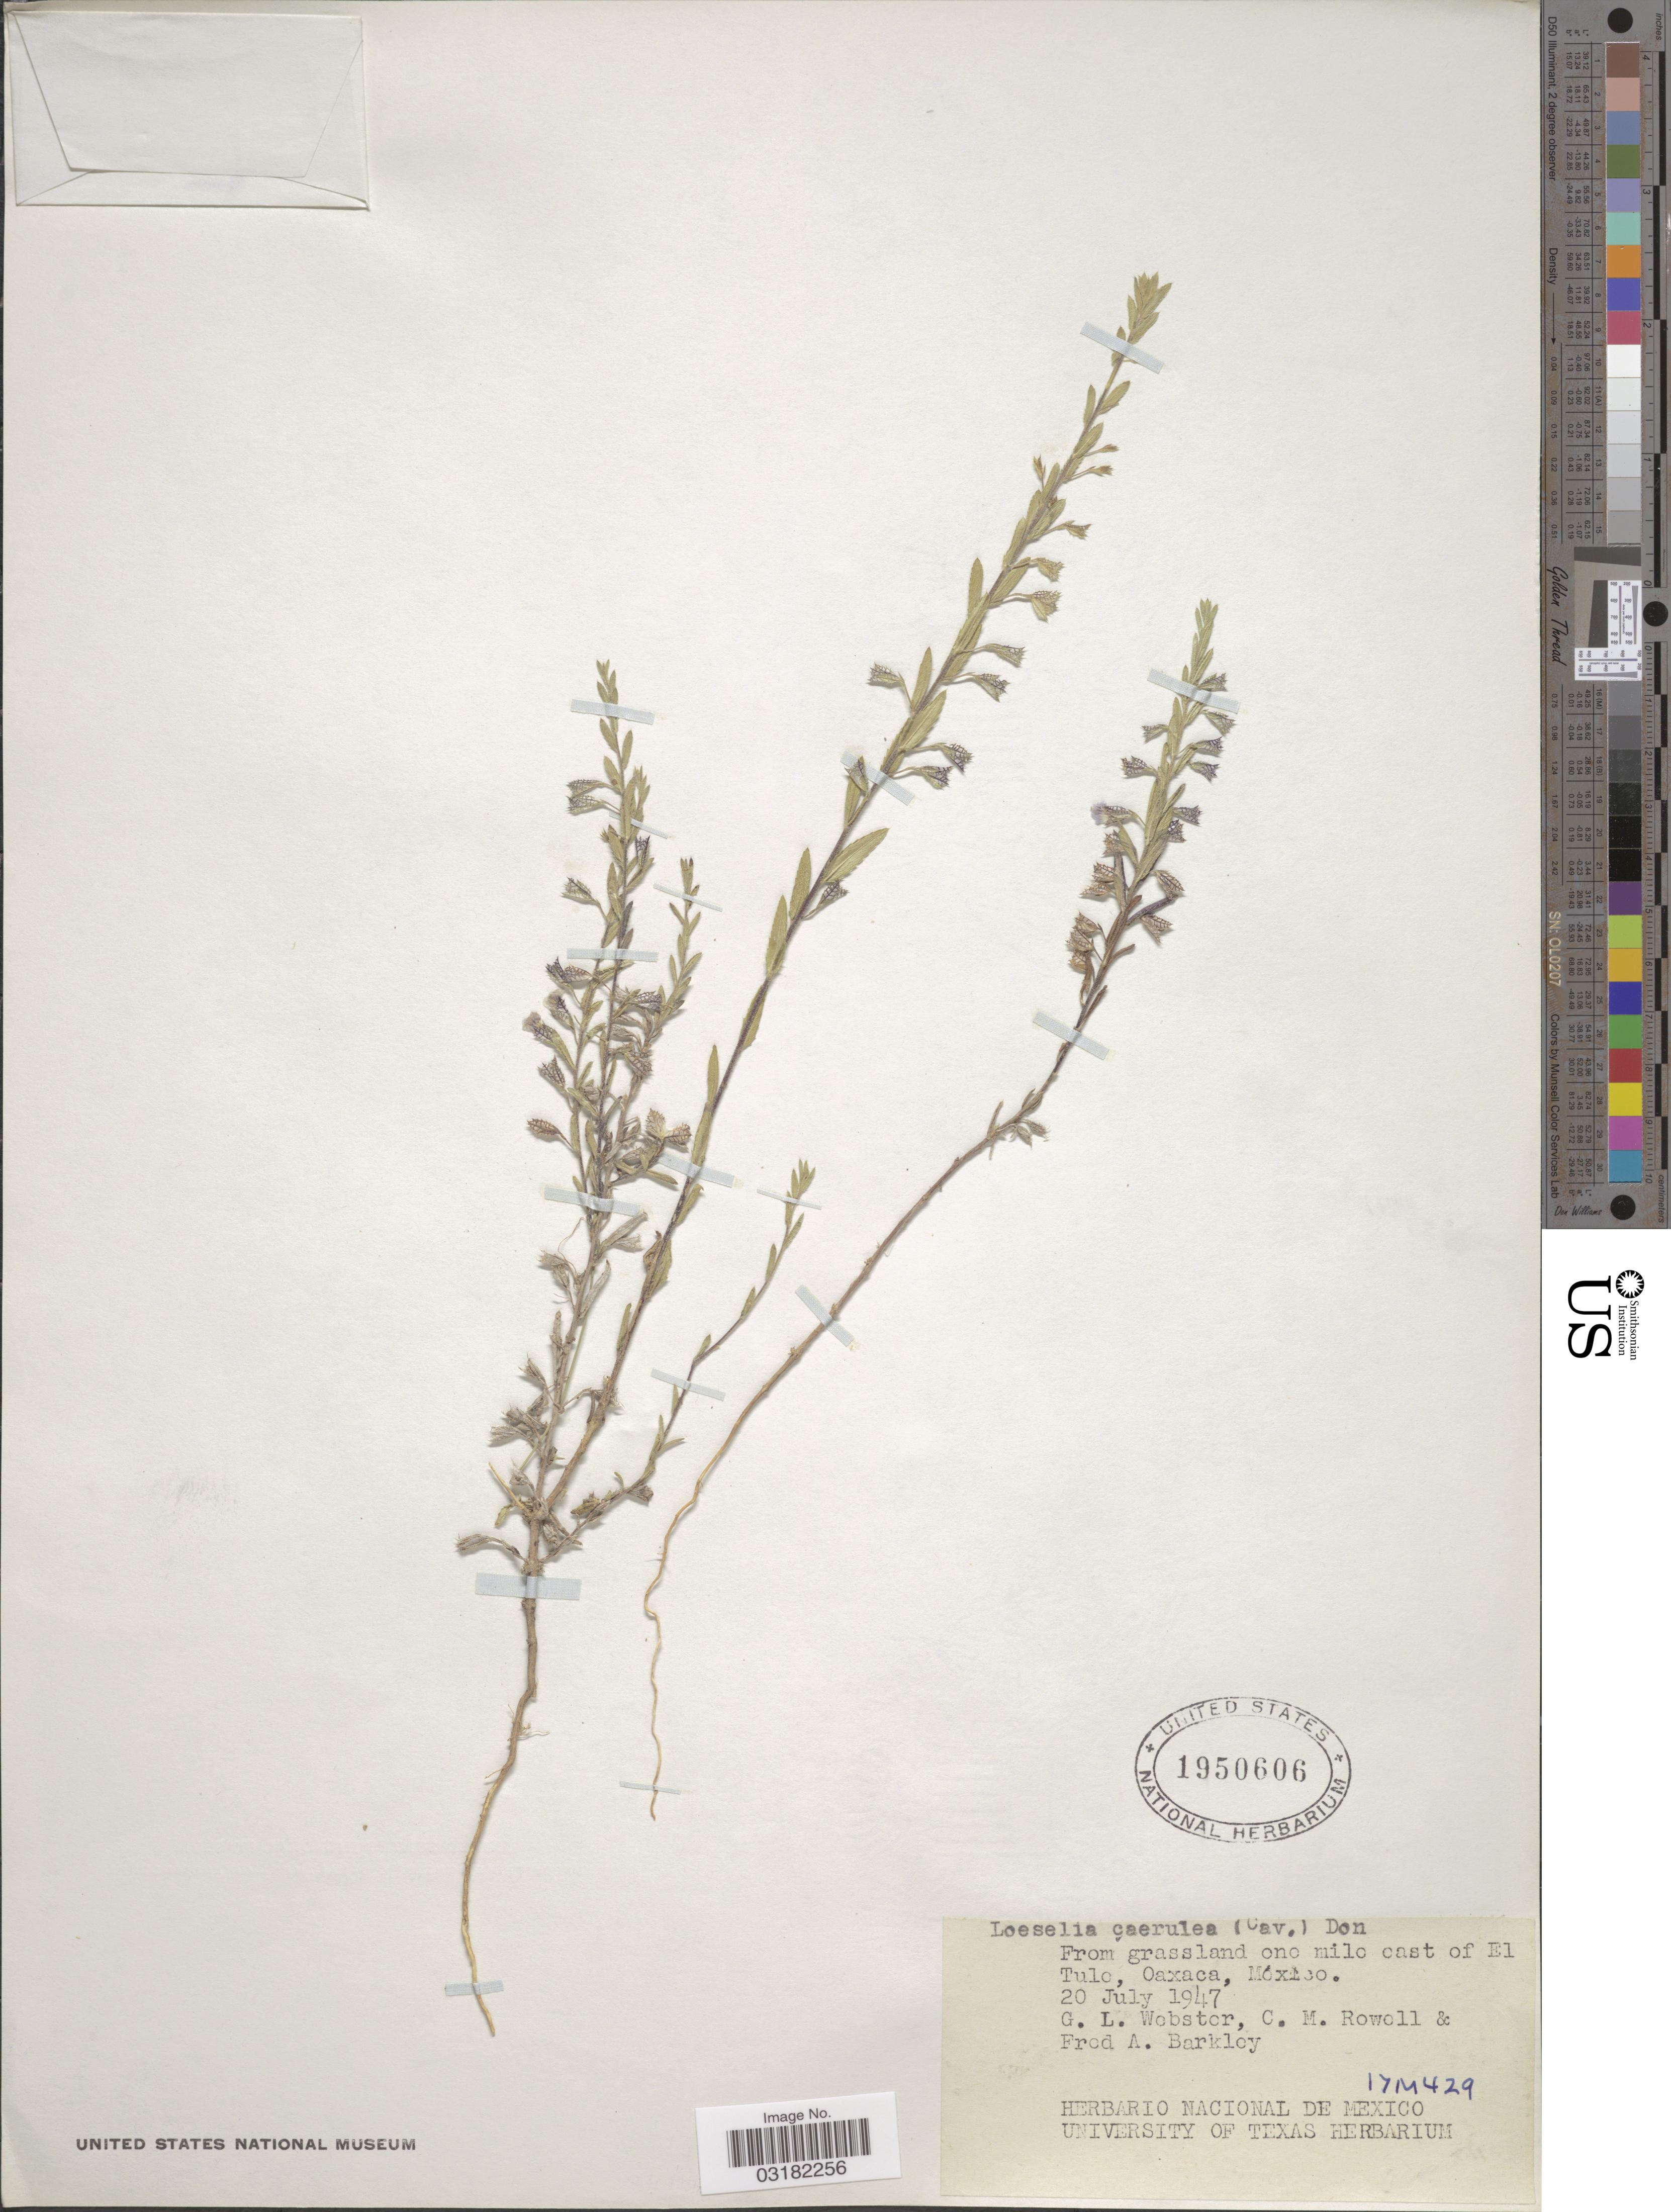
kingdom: Plantae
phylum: Tracheophyta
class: Magnoliopsida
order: Ericales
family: Polemoniaceae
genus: Loeselia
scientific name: Loeselia caerulea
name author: (Cav.) G. Don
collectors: G. L. Webster, C. M. Rowell & F. A. Barkley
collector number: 17M429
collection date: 1947-07-20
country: Mexico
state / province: Oaxaca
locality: From grassland one mile east of El Tulo.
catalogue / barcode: US 1950606